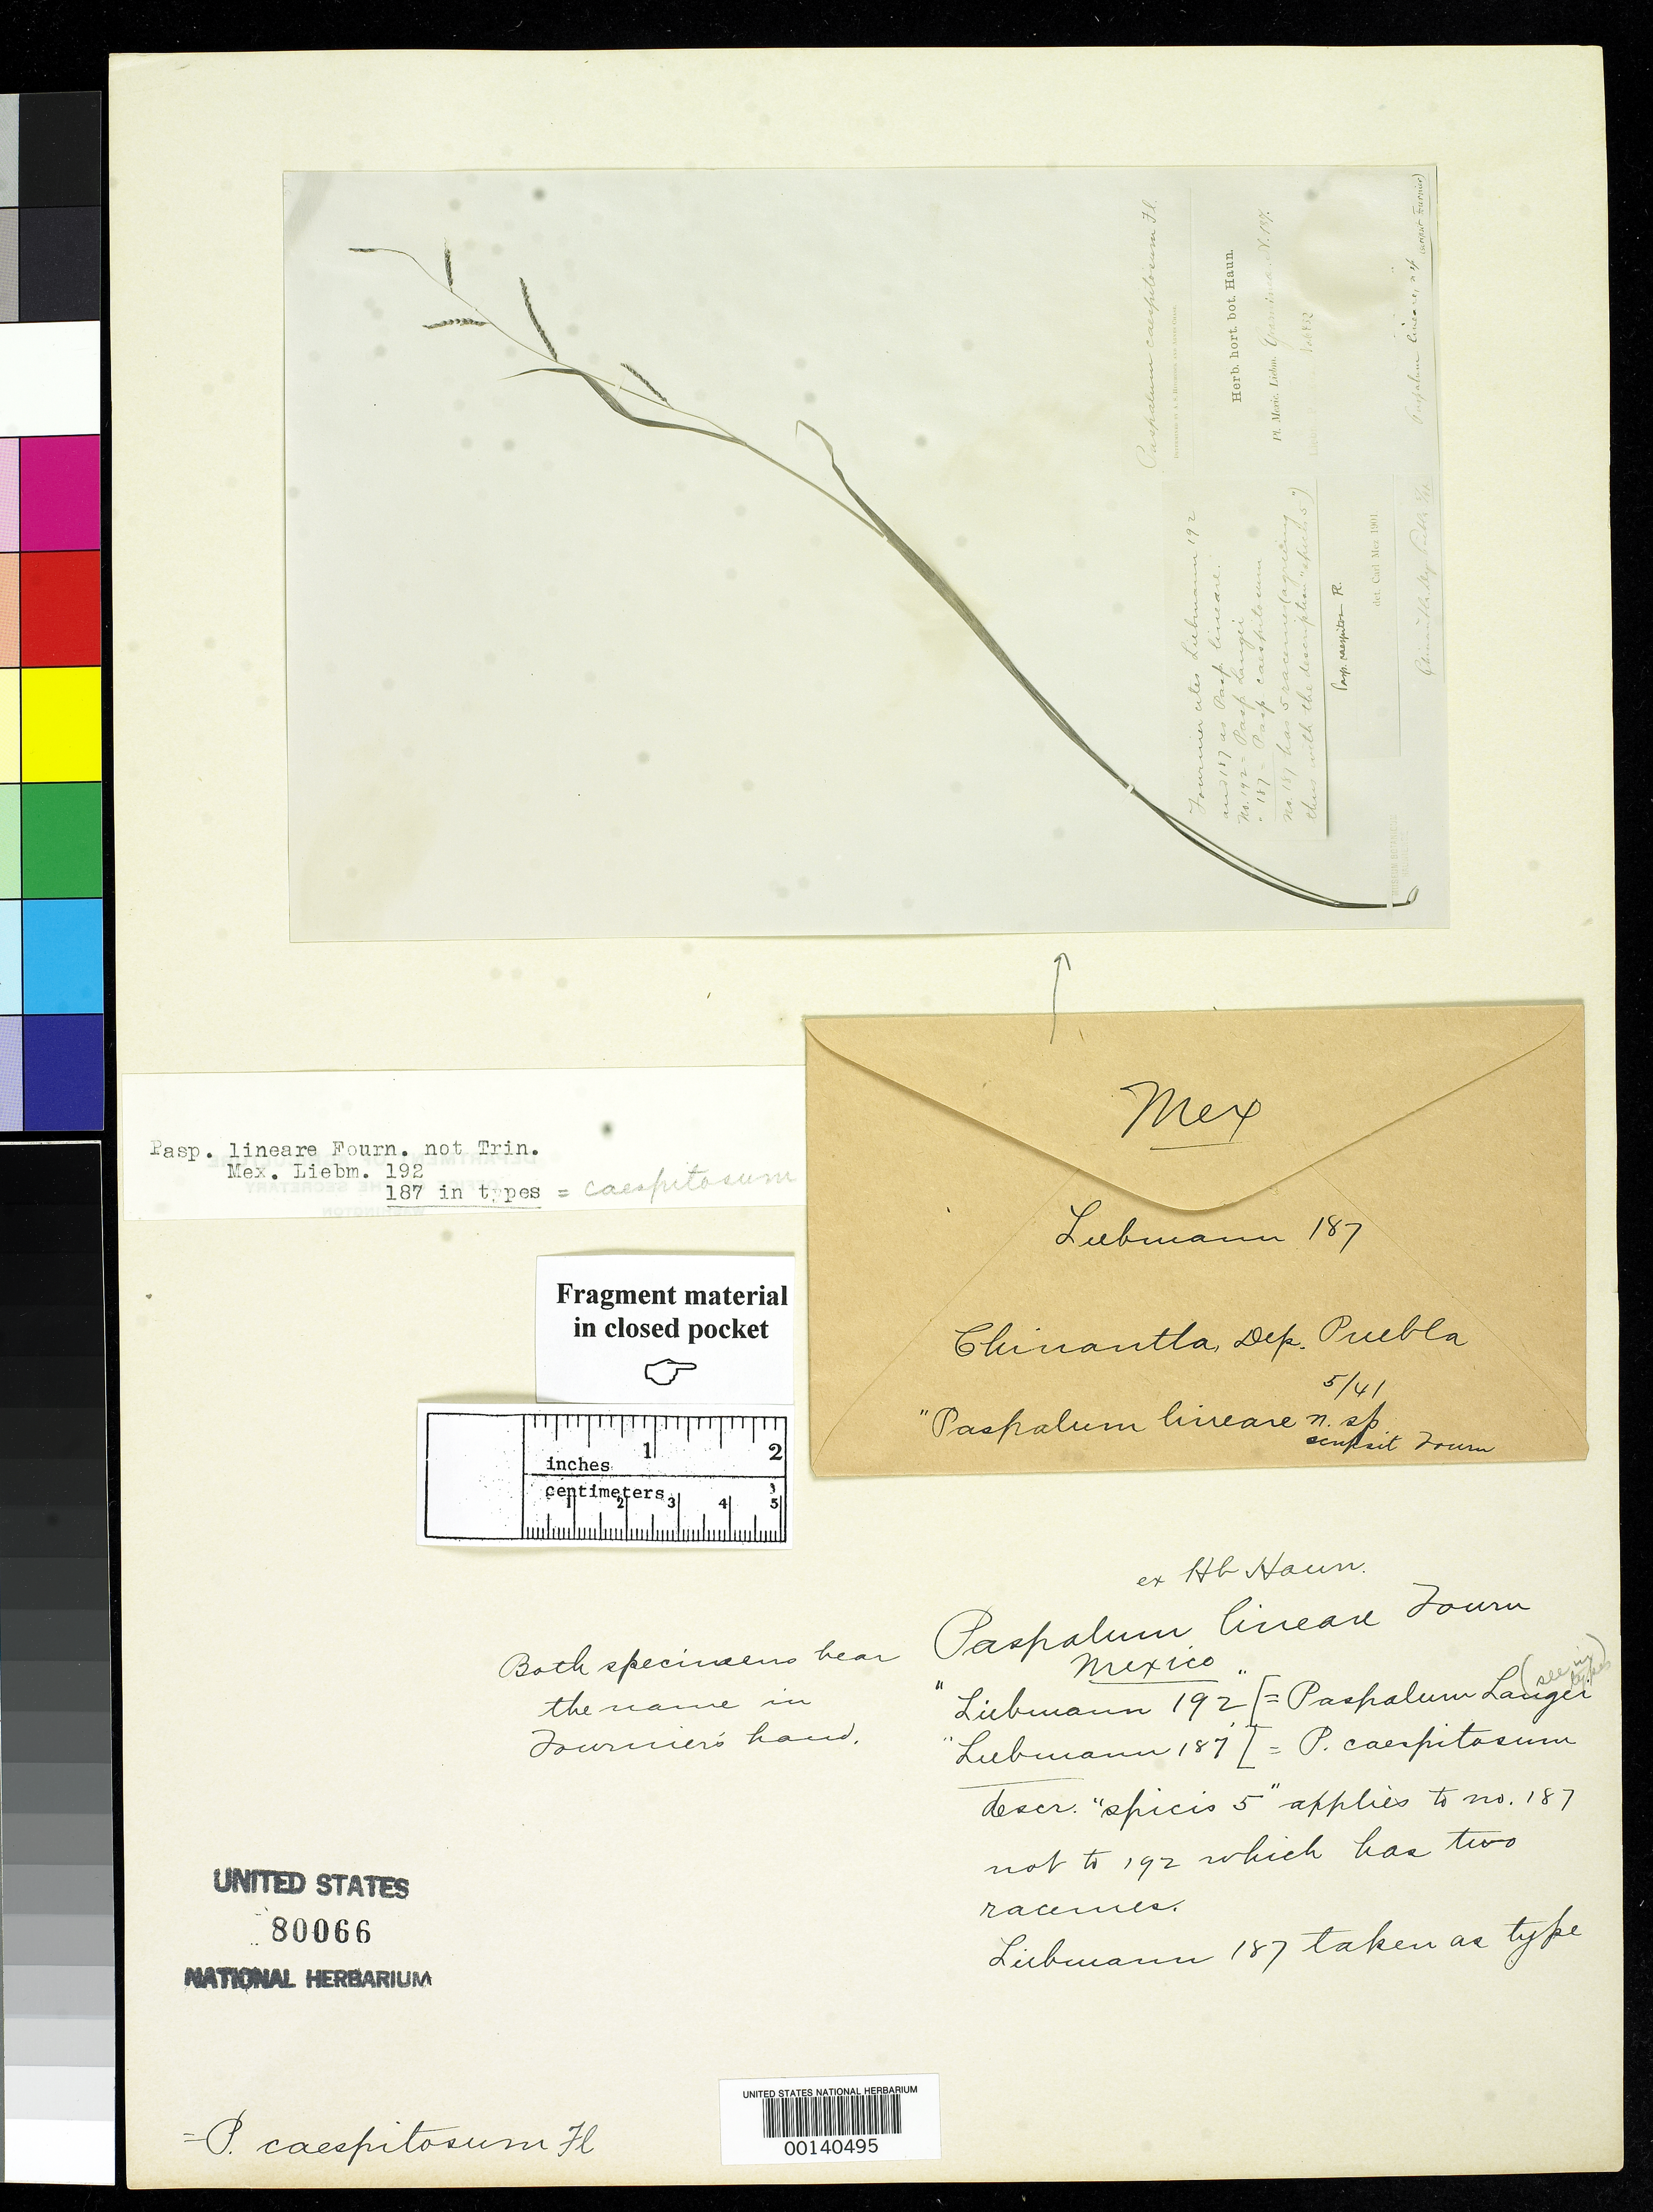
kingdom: Plantae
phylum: Tracheophyta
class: Liliopsida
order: Poales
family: Poaceae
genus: Paspalum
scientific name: Paspalum lineare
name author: E. Fourn.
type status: Type Fragment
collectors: F. M. Liebmann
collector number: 187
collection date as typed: May 1841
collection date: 1841-05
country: Mexico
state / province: Puebla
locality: Chinantla.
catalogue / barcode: US 80066